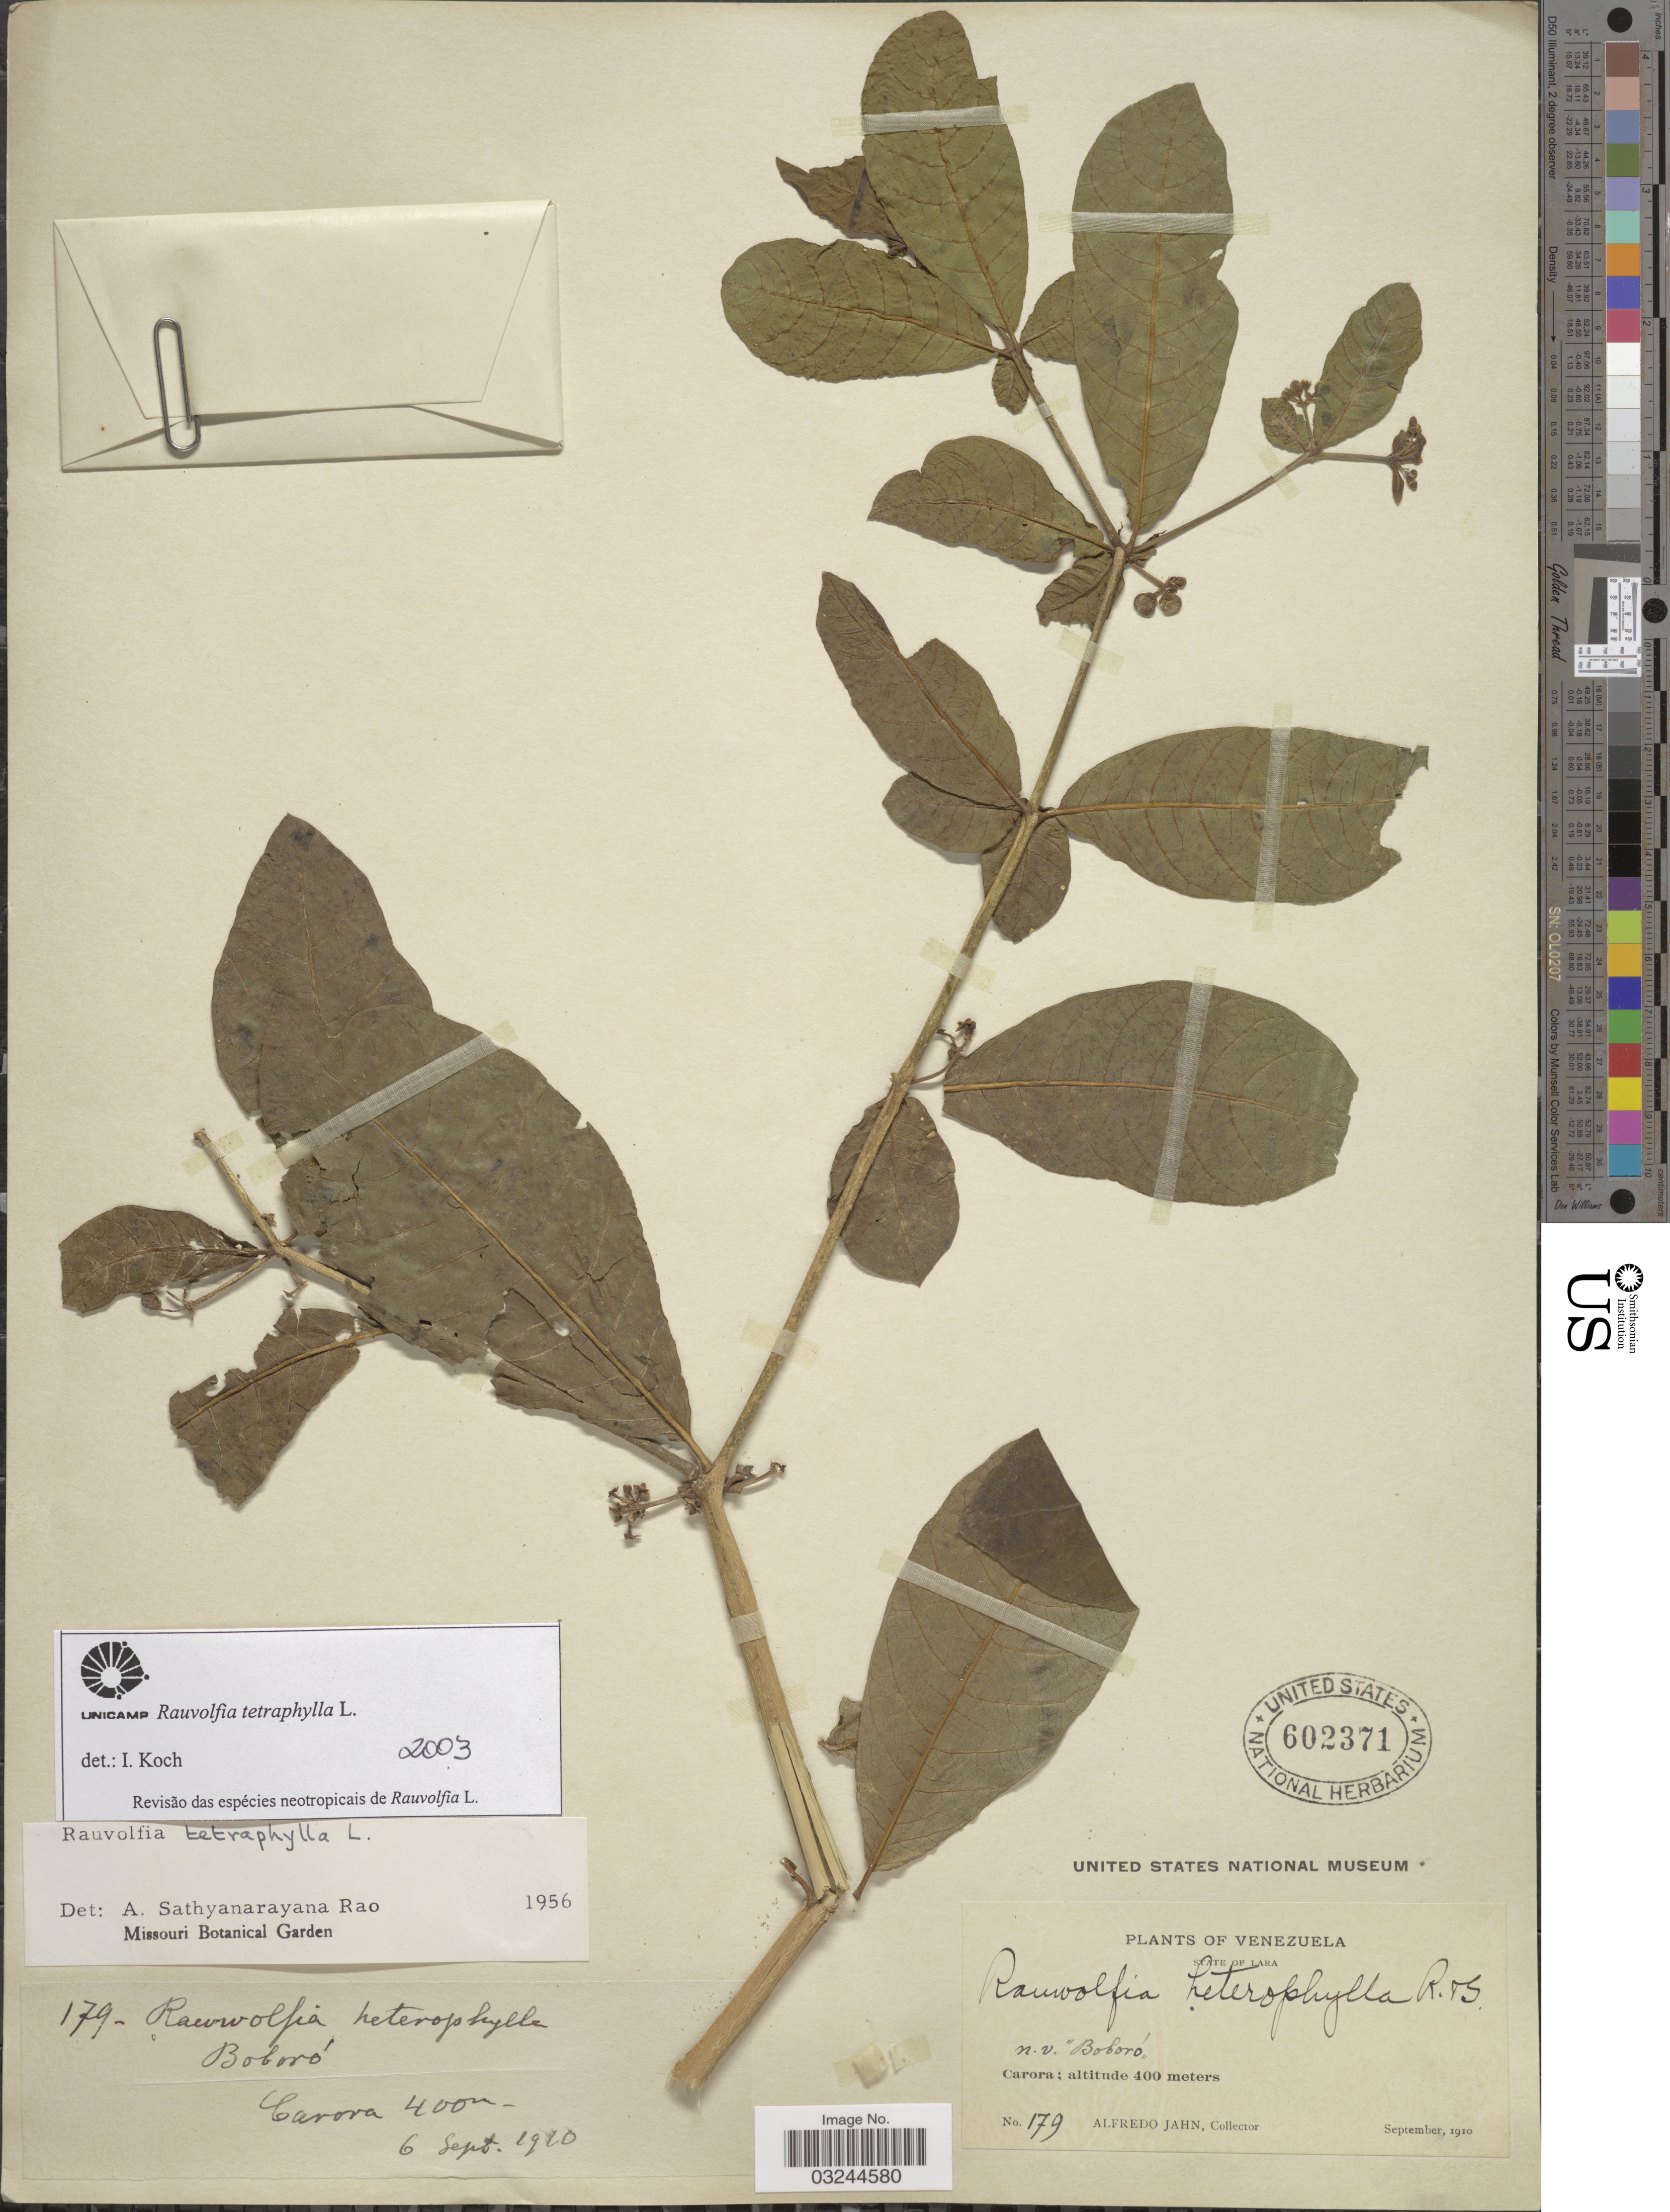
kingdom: Plantae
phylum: Tracheophyta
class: Magnoliopsida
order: Gentianales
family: Apocynaceae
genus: Rauvolfia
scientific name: Rauvolfia tetraphylla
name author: L.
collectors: A. Jahn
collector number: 179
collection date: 1910-09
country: Venezuela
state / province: Lara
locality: Carora.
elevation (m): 400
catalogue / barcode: US 602371